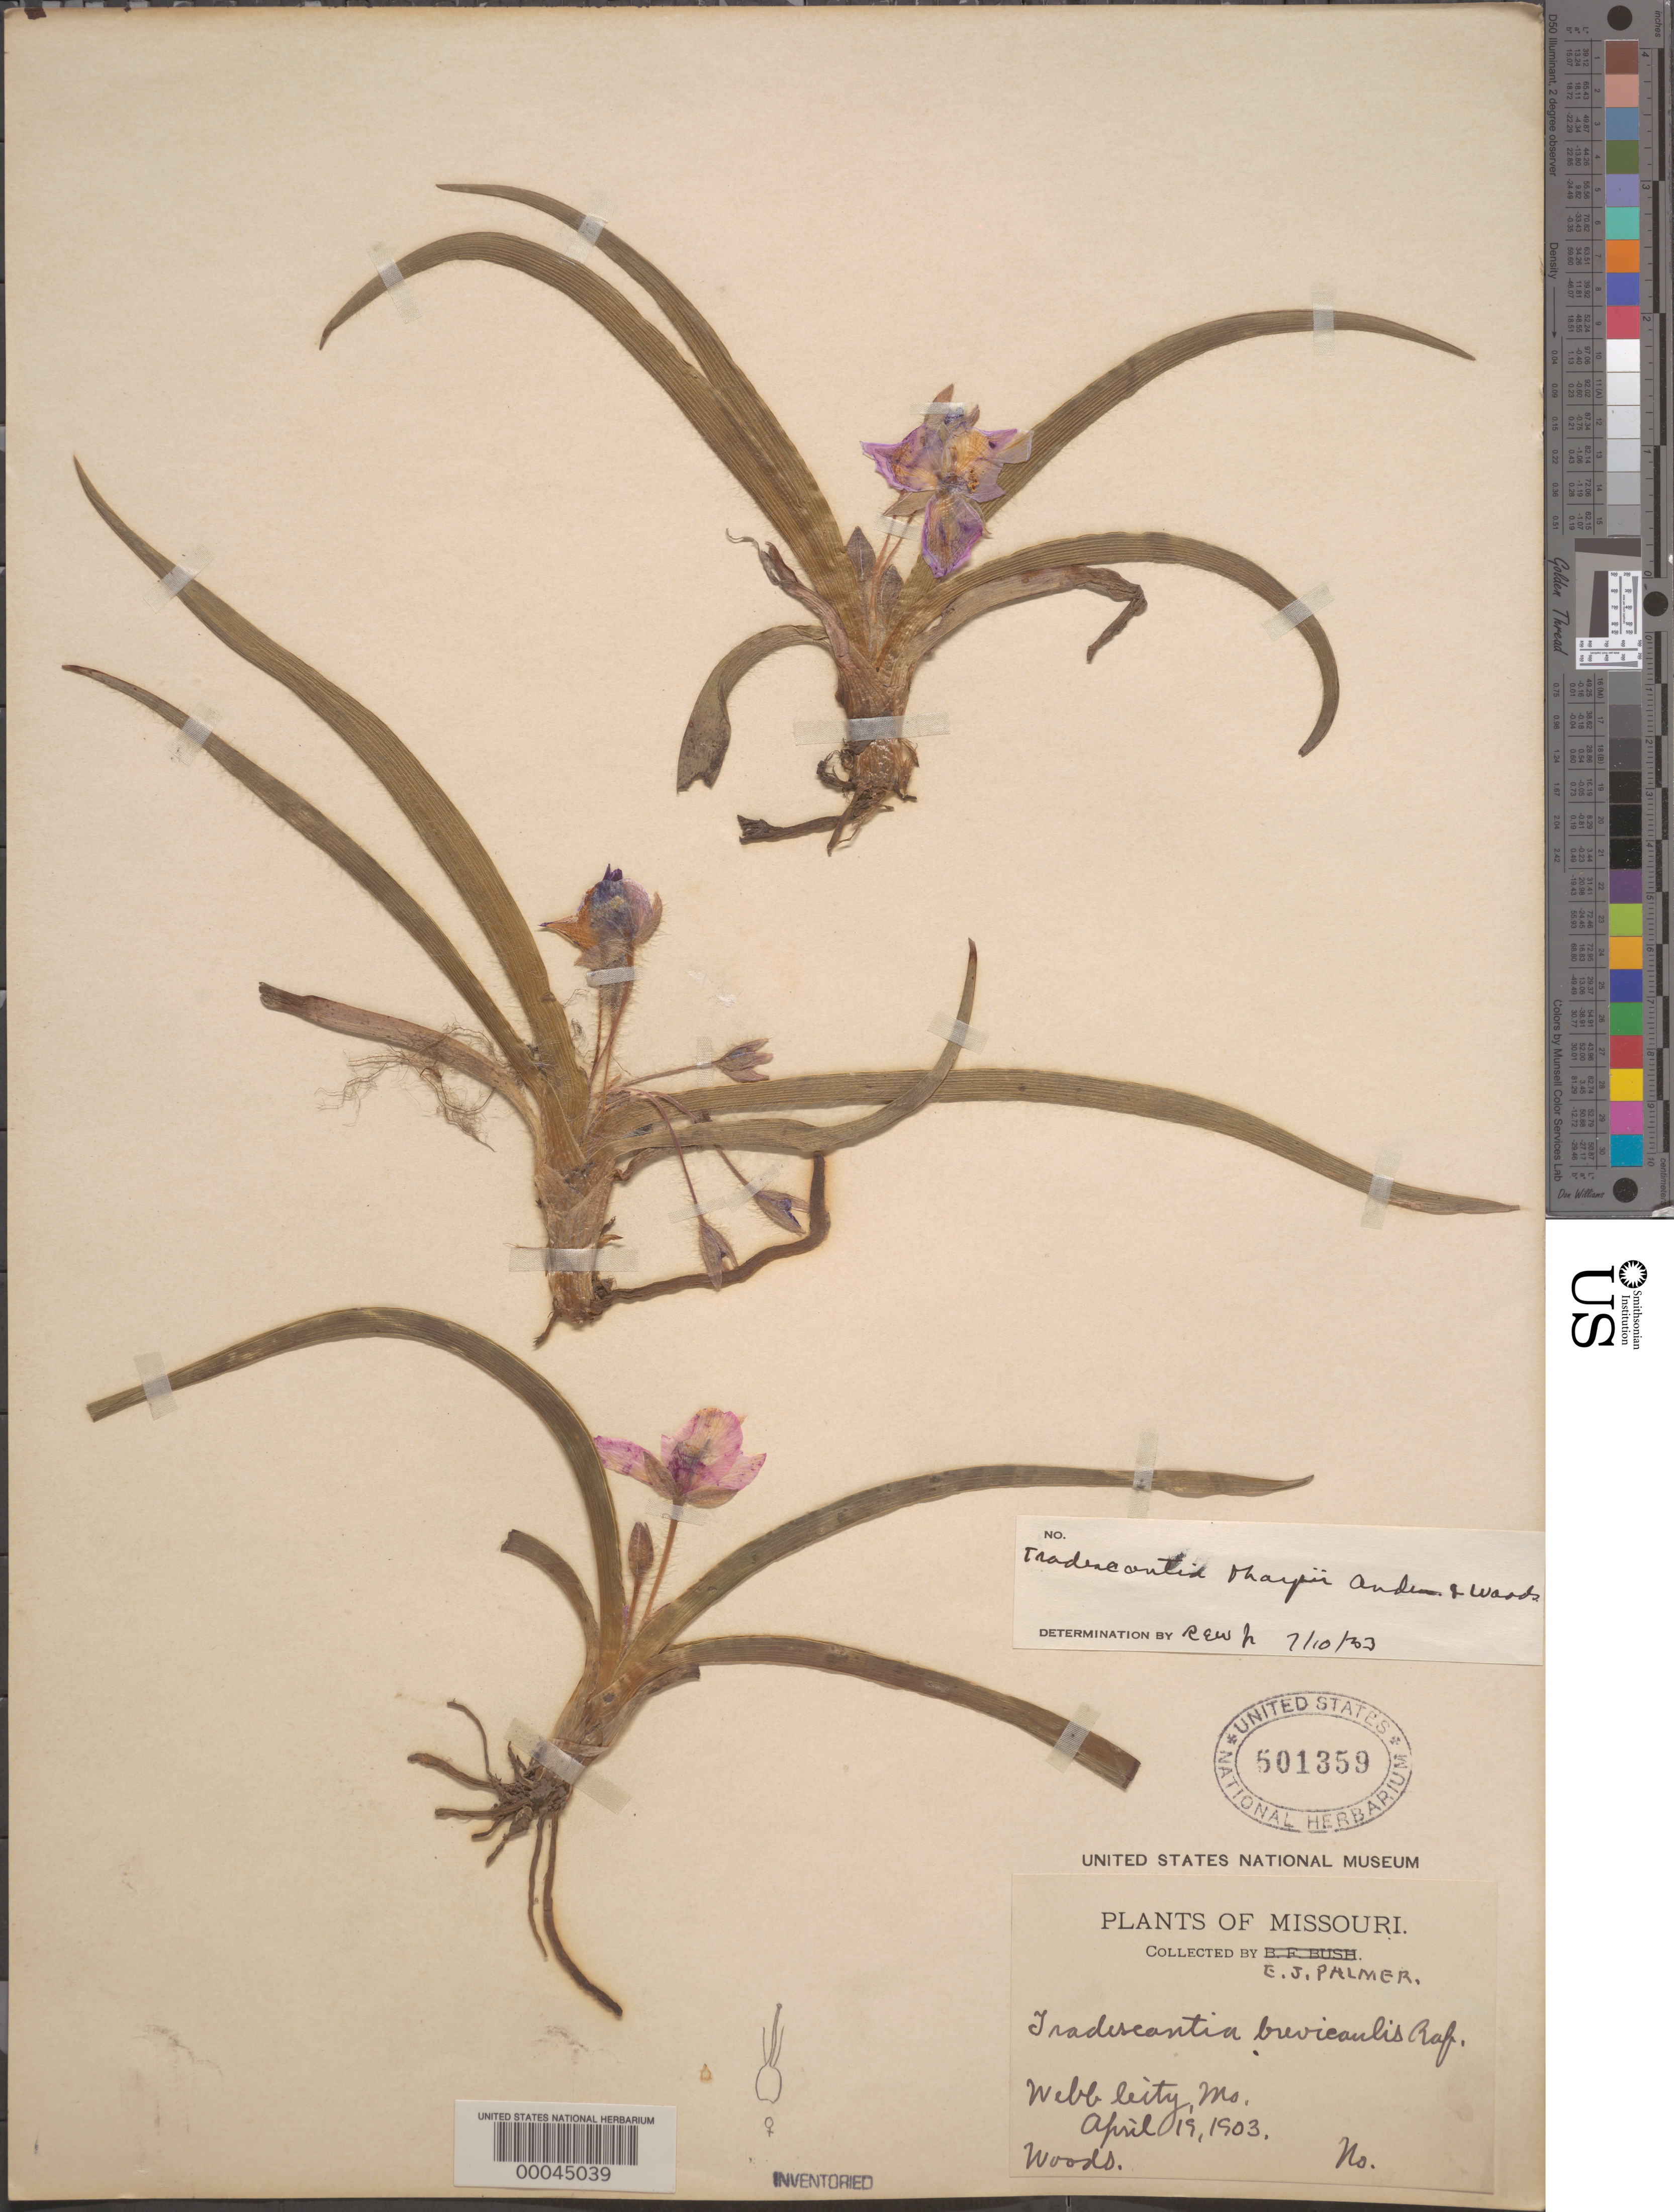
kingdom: Plantae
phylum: Tracheophyta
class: Liliopsida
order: Commelinales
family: Commelinaceae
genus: Tradescantia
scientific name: Tradescantia tharpii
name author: E.S. Anderson & Woodson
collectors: E. J. Palmer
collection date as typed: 19 Apr 1903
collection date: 1903-04-19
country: United States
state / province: Missouri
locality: Webb city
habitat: Woods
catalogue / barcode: US 501359